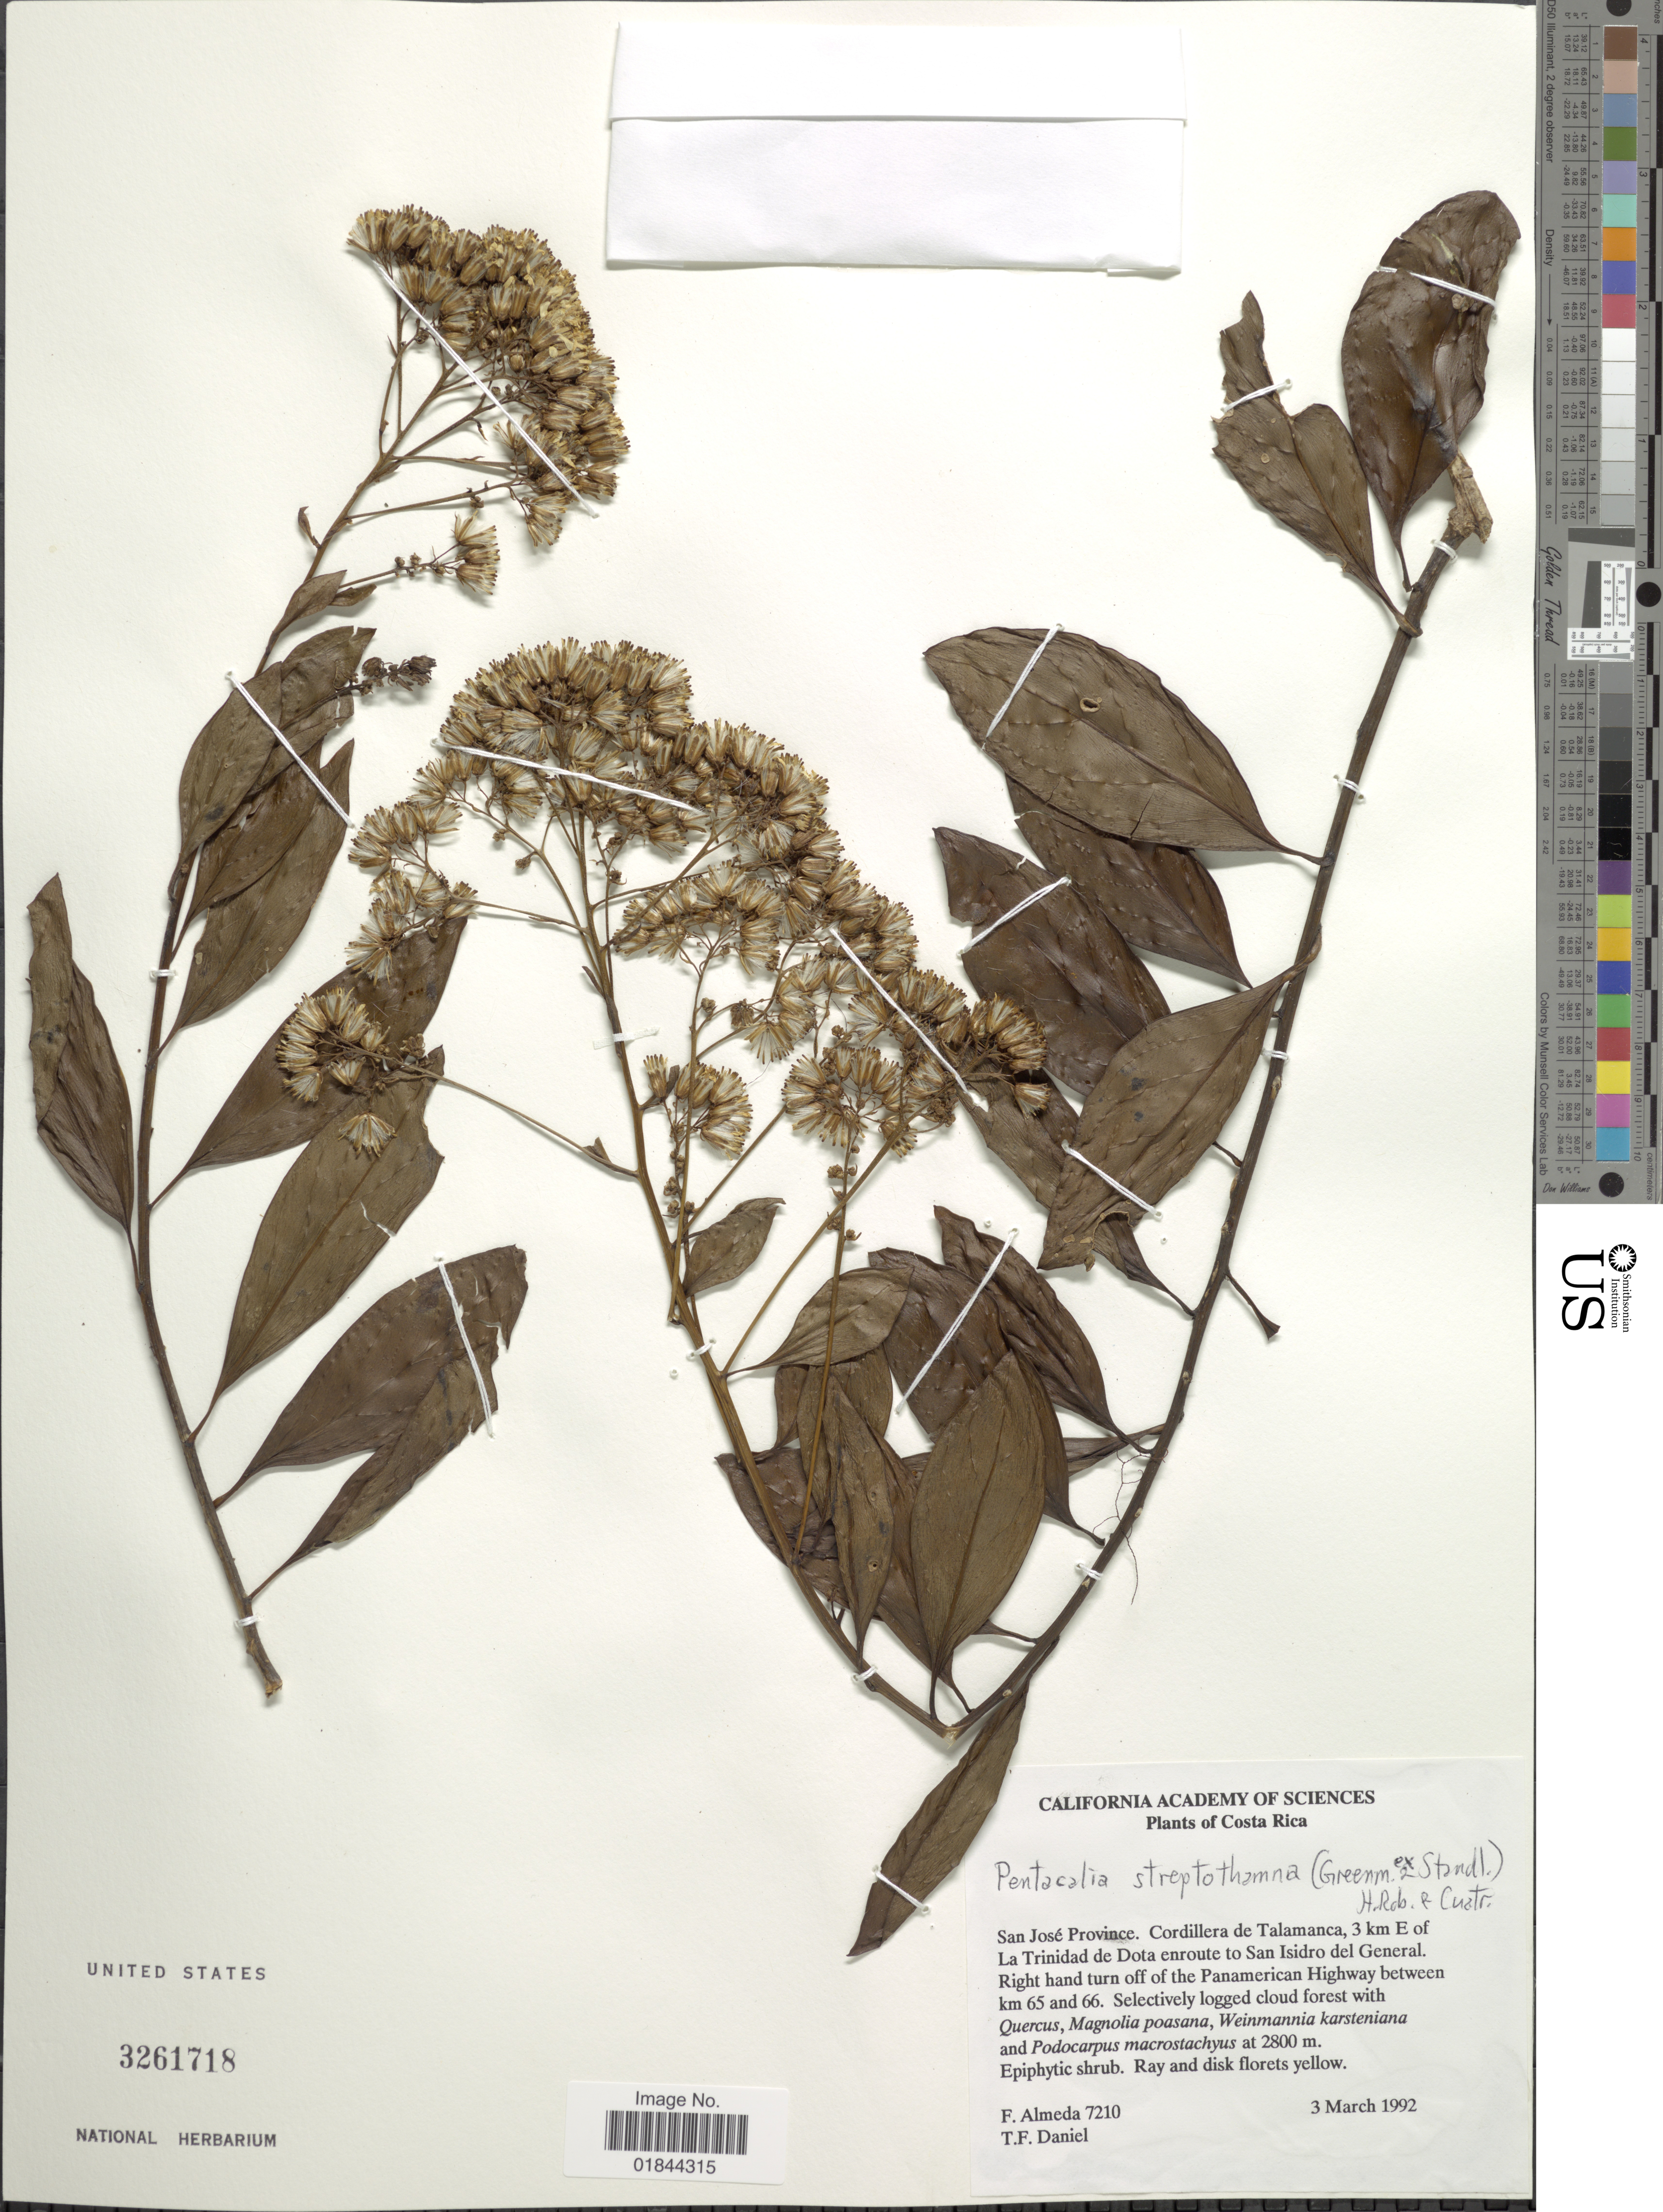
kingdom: Plantae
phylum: Tracheophyta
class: Magnoliopsida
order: Asterales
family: Asteraceae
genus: Pentacalia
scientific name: Pentacalia streptothamna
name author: (Greenm. ex Standl.) H. Rob. & Cuatrec.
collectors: F. Almeda & T. F. Daniel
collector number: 7210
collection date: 1992-03-03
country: Costa Rica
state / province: San José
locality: Cordillera de Talamanca, 3 km E of La Trinidad de Dota enroute to San Isidro del General. Right hand turn off the Panamerican Highway between km 65 and 66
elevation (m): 2800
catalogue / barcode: US 3261718